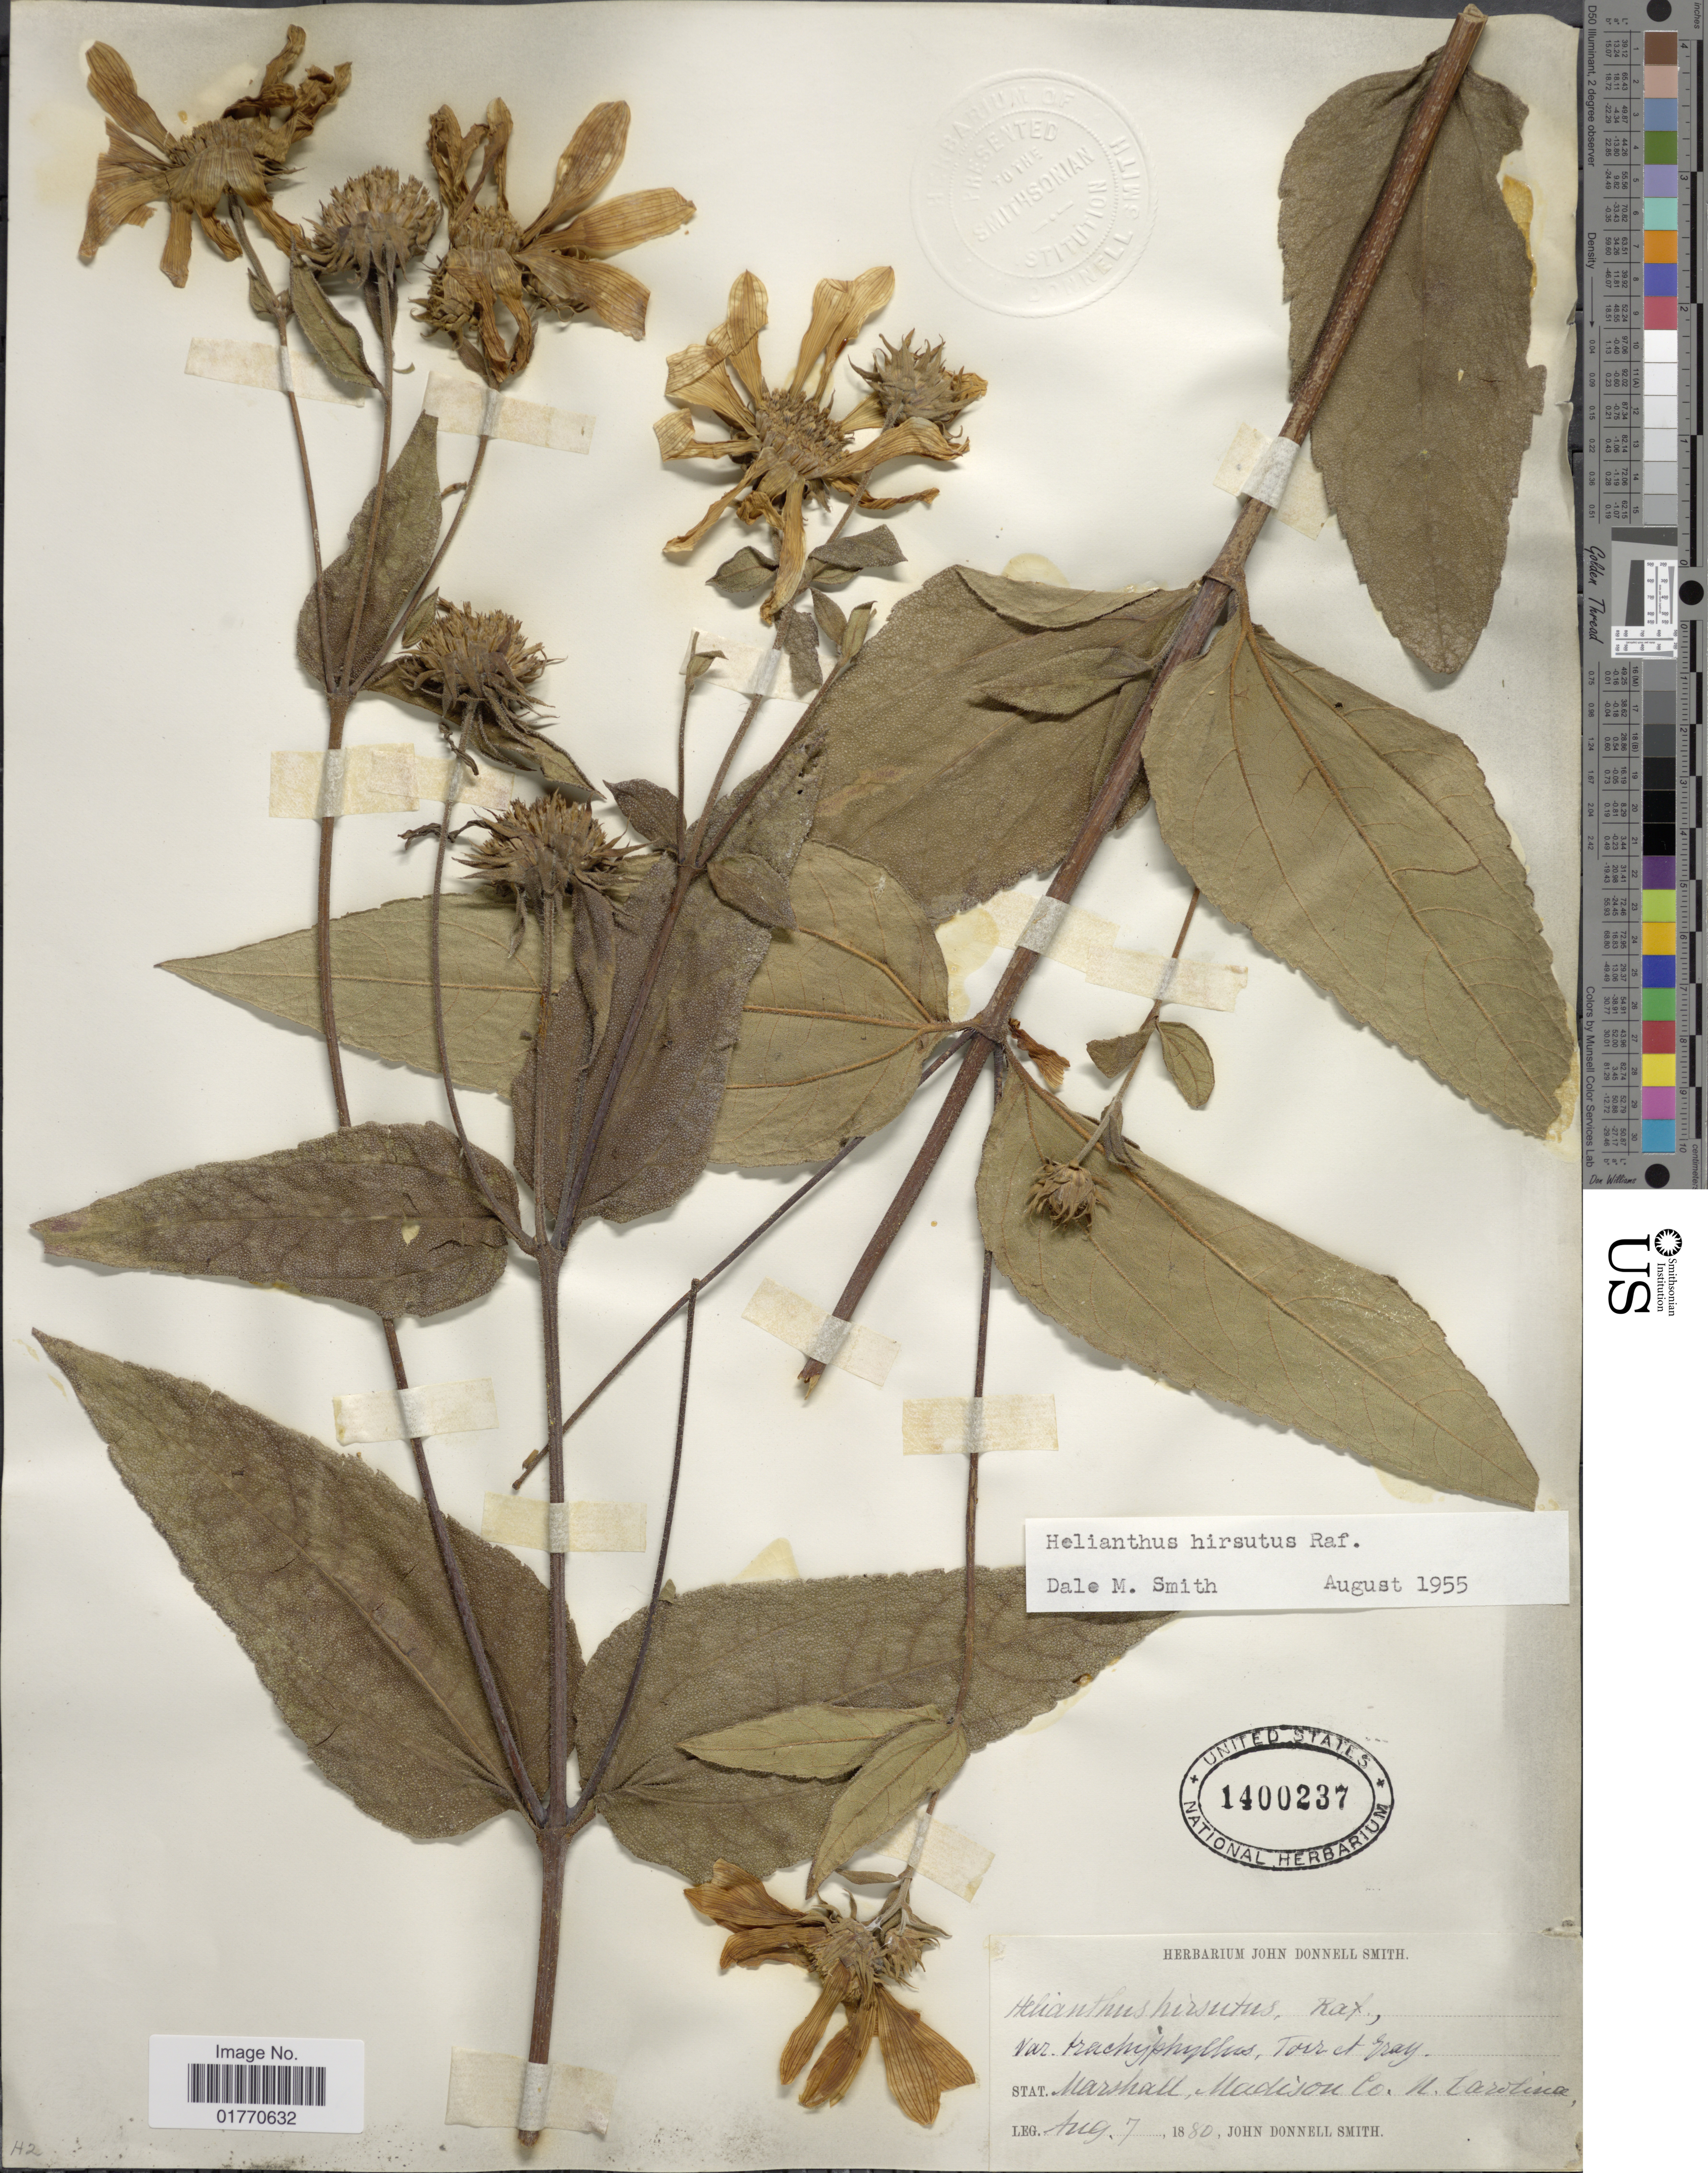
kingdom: Plantae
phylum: Tracheophyta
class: Magnoliopsida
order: Asterales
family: Asteraceae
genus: Helianthus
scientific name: Helianthus hirsutus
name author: Raf.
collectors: J. Donnell Smith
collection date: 1880-08-07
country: United States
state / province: North Carolina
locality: Marshall, Madison Co.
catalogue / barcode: US 1400237